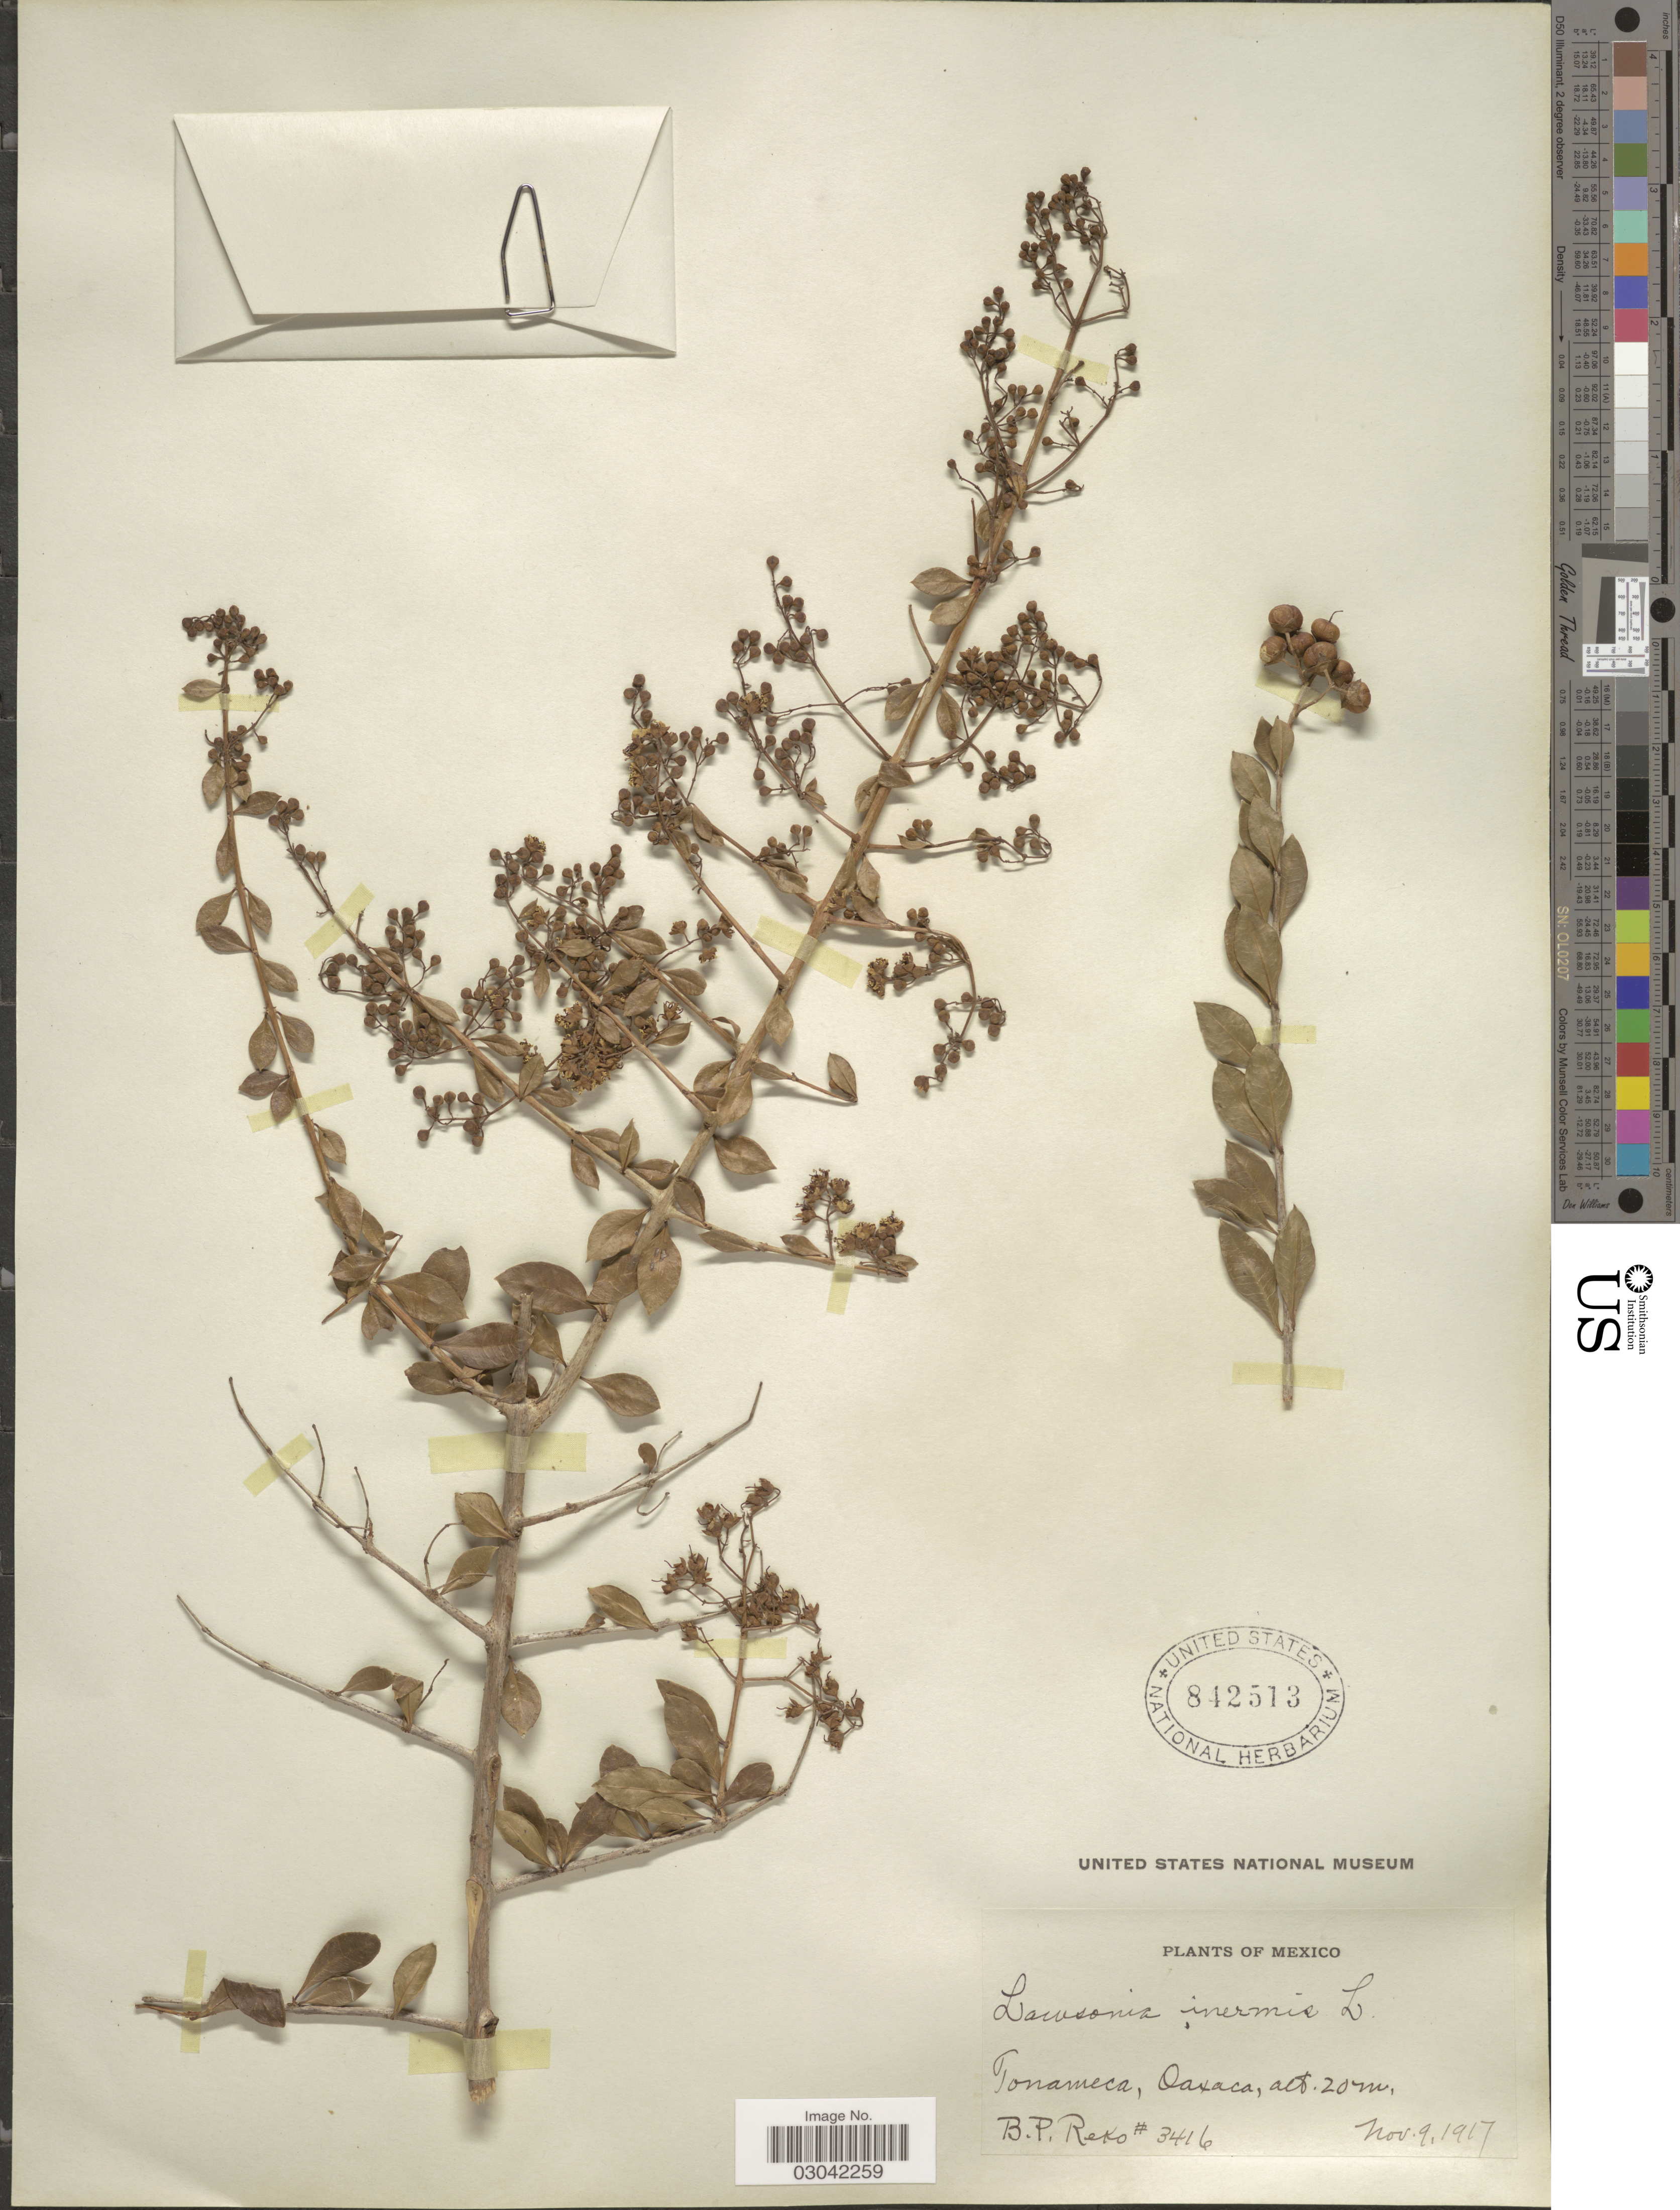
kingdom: Plantae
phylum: Tracheophyta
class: Magnoliopsida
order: Myrtales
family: Lythraceae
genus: Lawsonia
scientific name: Lawsonia inermis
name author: L.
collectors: B. P. Reko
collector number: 3416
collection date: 1917-11-09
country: Mexico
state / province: Oaxaca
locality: Tonameca.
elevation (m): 20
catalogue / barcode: US 842513